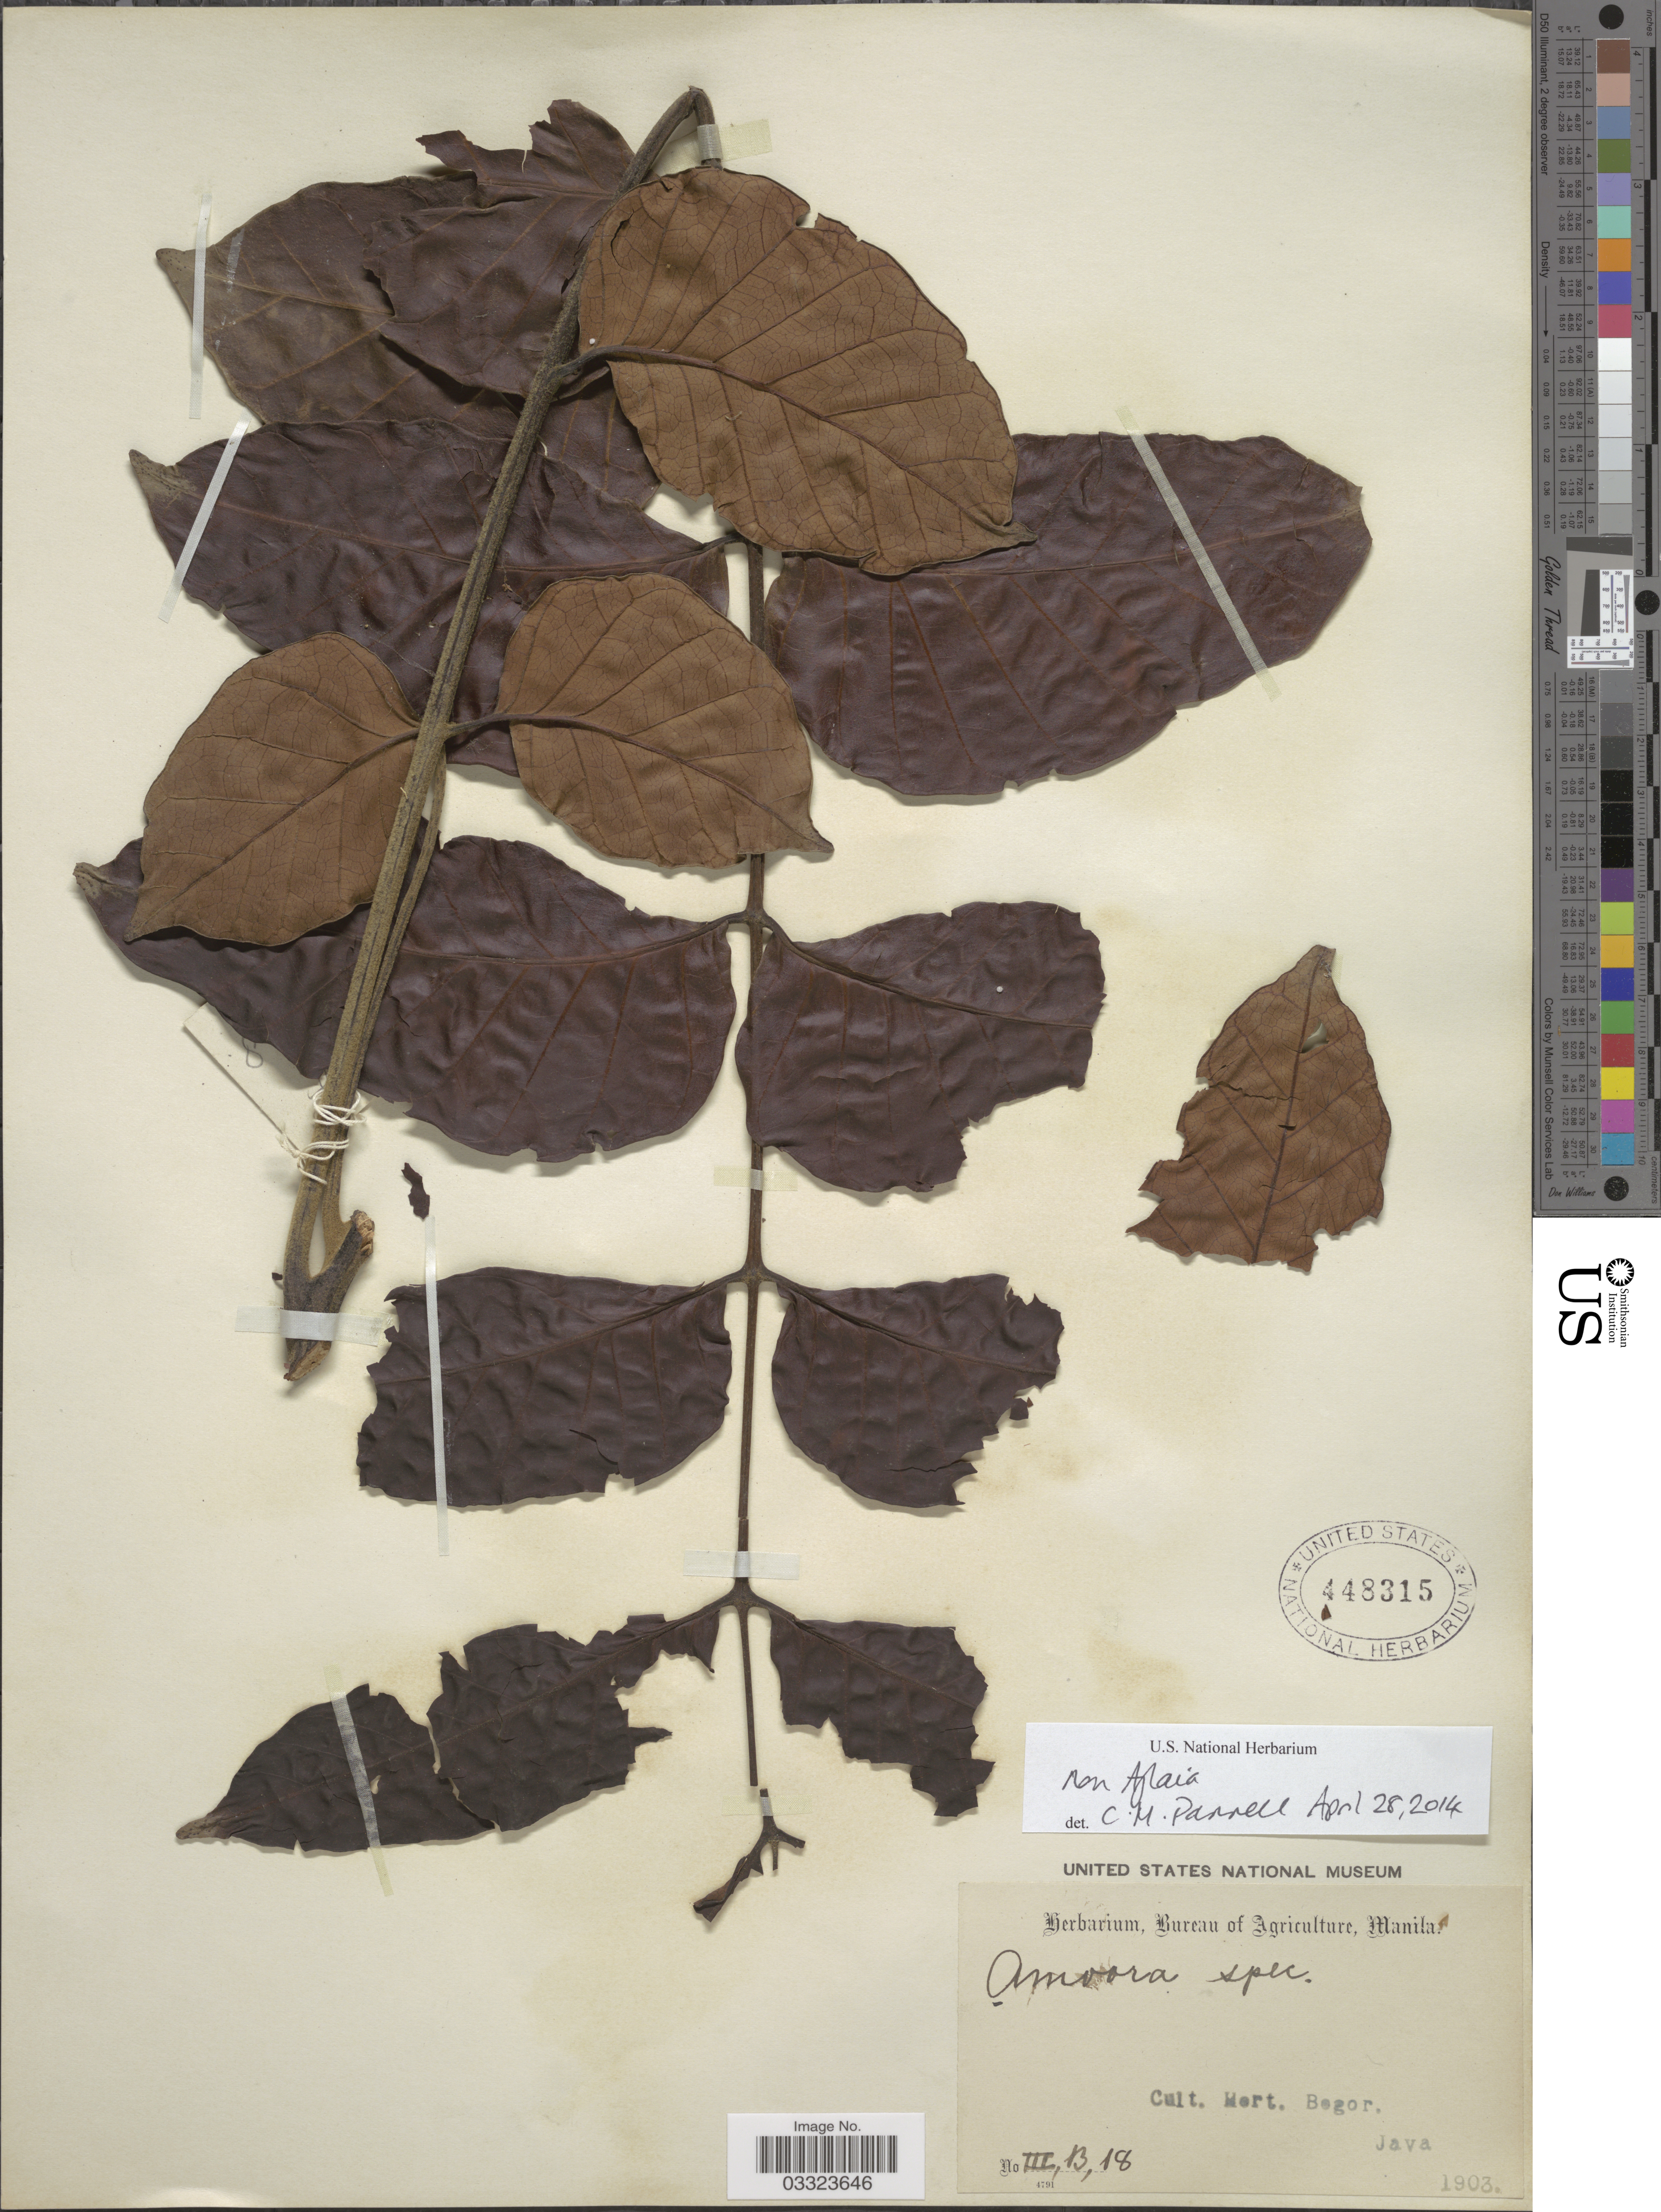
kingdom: Plantae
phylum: Tracheophyta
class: Magnoliopsida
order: Sapindales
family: Meliaceae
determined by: Pannell, C. M.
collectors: Ex herb. Bureau of Agriculture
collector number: III, B, 18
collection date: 1903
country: Indonesia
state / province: Java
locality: Cult. Hort. Bogor.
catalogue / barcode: US 448315